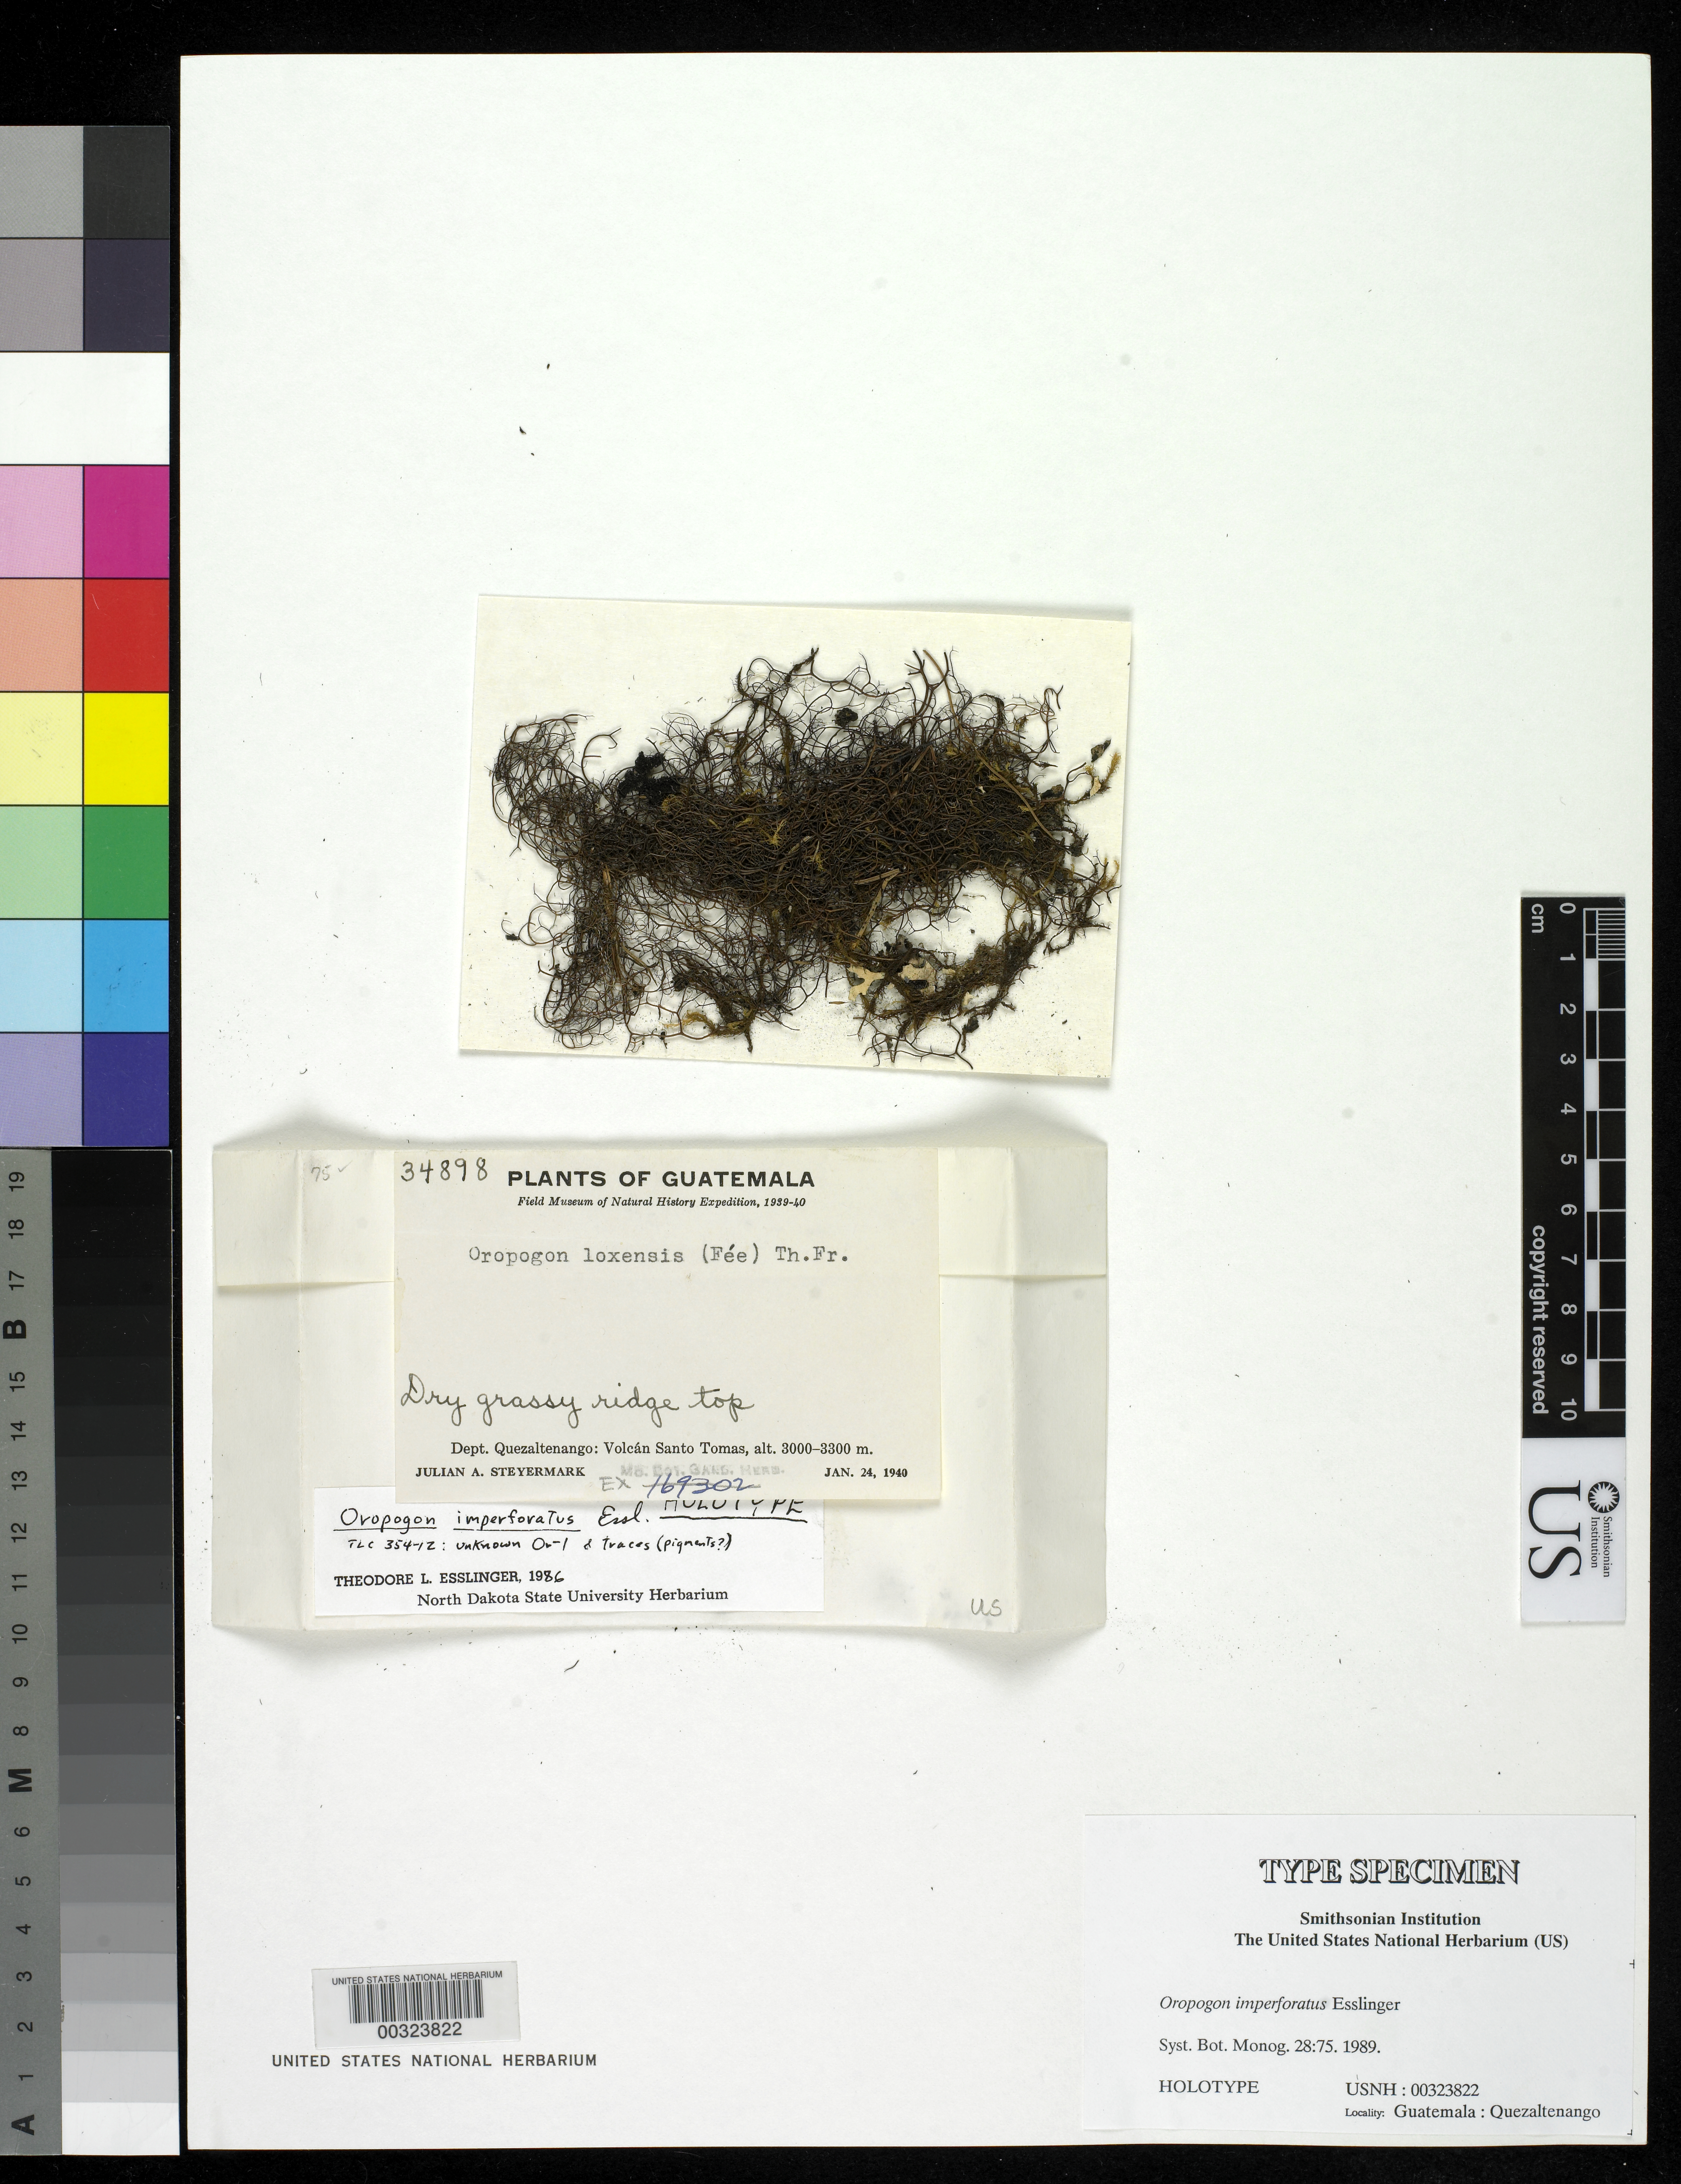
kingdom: Fungi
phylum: Ascomycota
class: Lecanoromycetes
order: Lecanorales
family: Parmeliaceae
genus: Oropogon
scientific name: Oropogon imperforatus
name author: Essl.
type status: Holotype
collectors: J. Steyermark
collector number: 34898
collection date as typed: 24 Jan 1940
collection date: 1940-01-24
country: Guatemala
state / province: Quetzaltenango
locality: Volcan Santo Tomas.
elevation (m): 3000